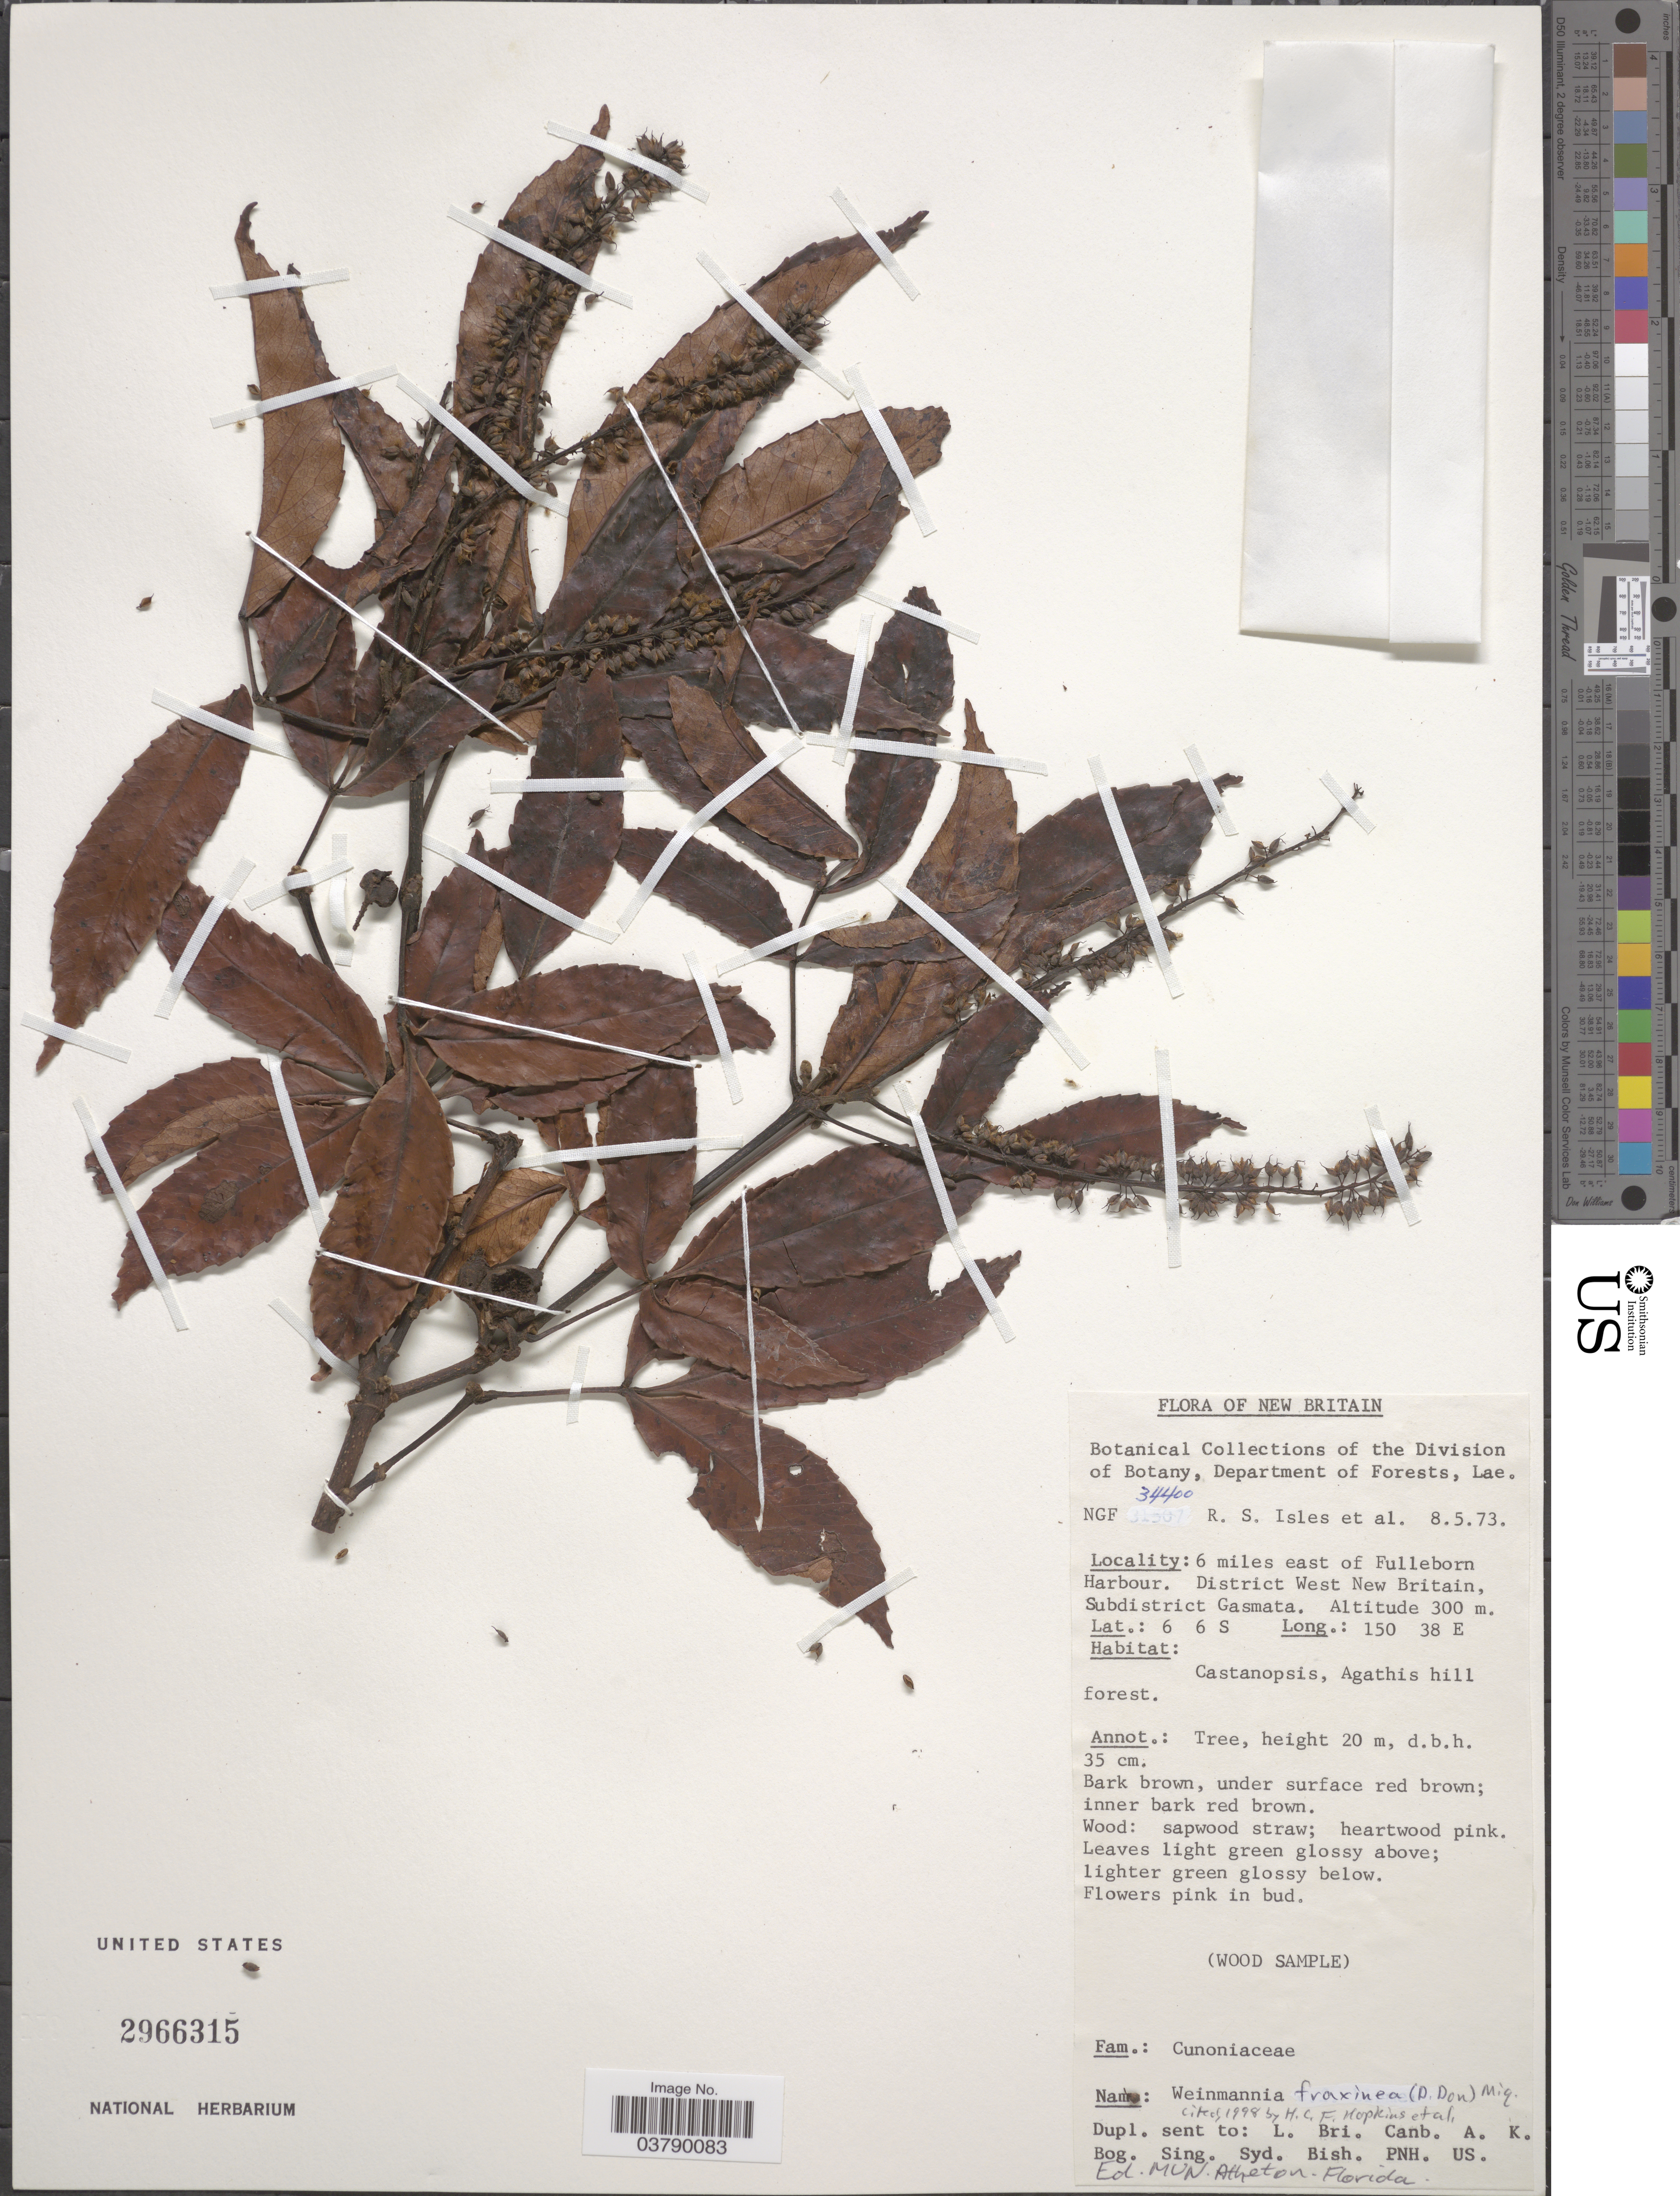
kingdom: Plantae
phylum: Tracheophyta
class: Magnoliopsida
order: Oxalidales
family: Cunoniaceae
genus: Pterophylla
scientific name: Pterophylla fraxinea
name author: D. Don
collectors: R. Isles & et al.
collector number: NGF 34400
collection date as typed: Transcribed d/m/y: 8/5/73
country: Papua New Guinea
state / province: West New Britain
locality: New Britain. 6 miles east of Fulleborn Harbour. District West New Britain, Subdistrict Gasmata.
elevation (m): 300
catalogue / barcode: US 2966315